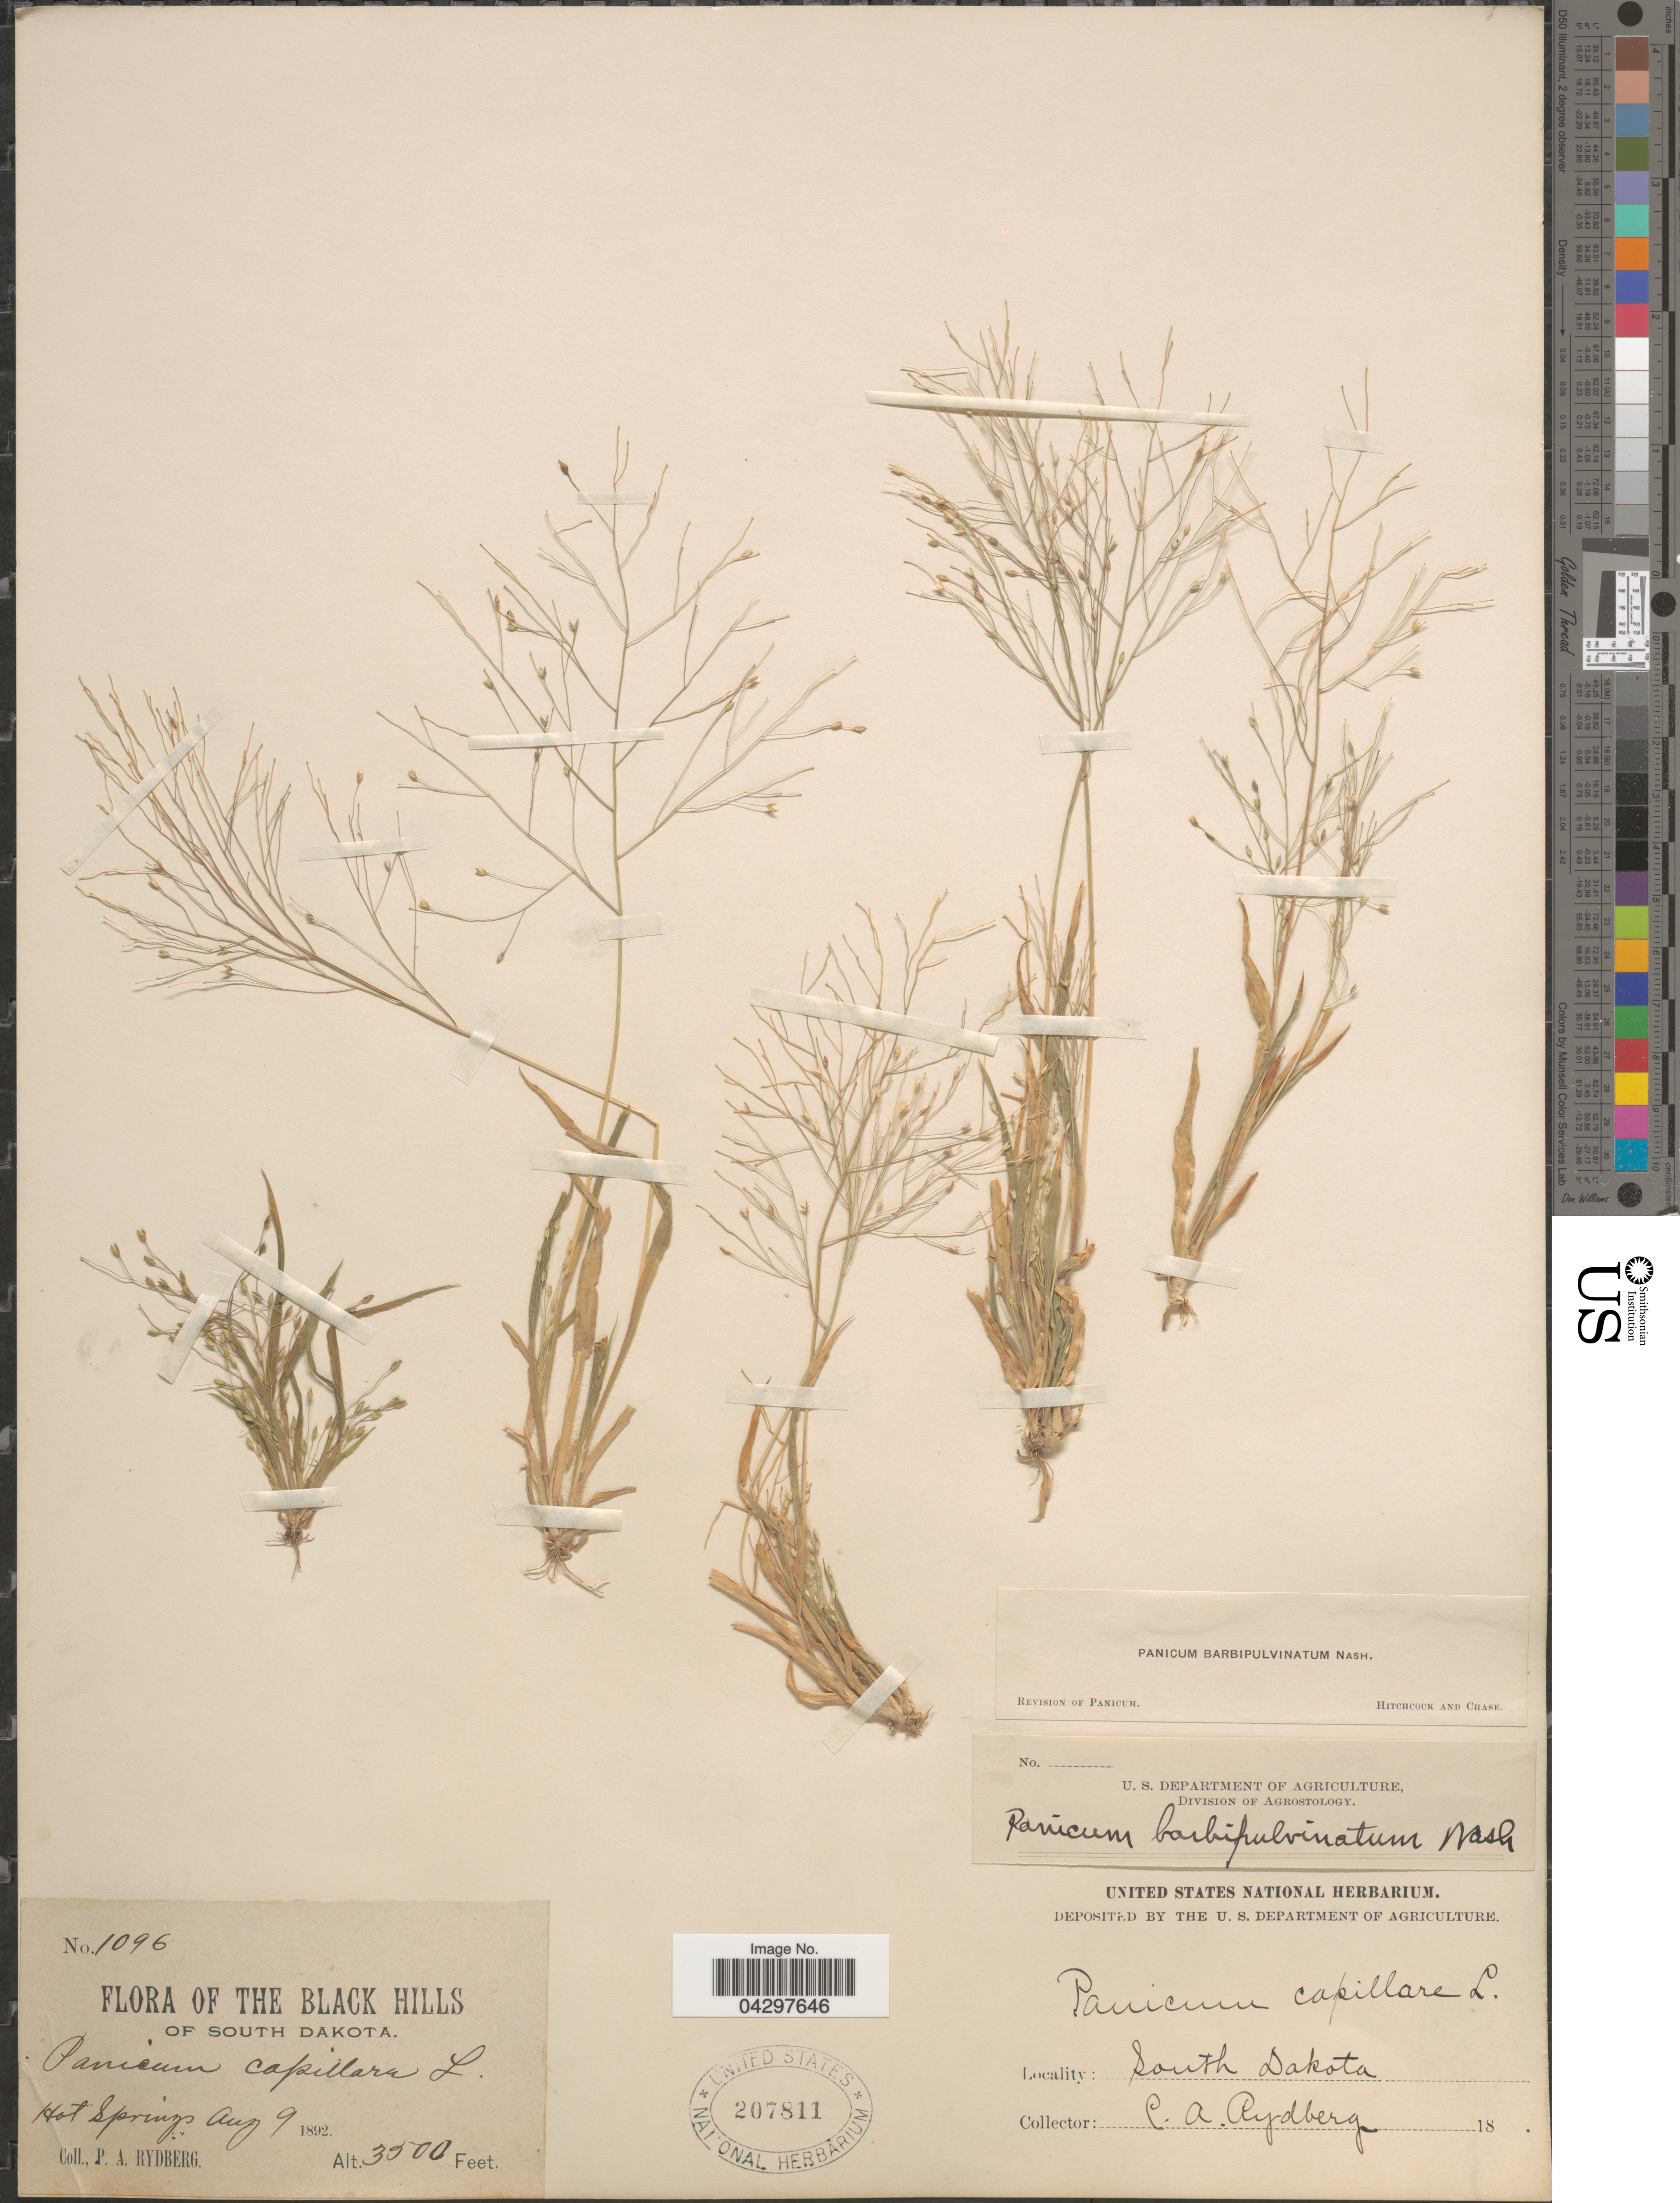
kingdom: Plantae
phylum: Tracheophyta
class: Liliopsida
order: Poales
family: Poaceae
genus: Panicum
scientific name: Panicum capillare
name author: L.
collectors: P. A. Rydberg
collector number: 1096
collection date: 1892-08-09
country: United States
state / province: South Dakota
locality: The Black Hills of South Dakota. Hot Springs.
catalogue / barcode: US 207811